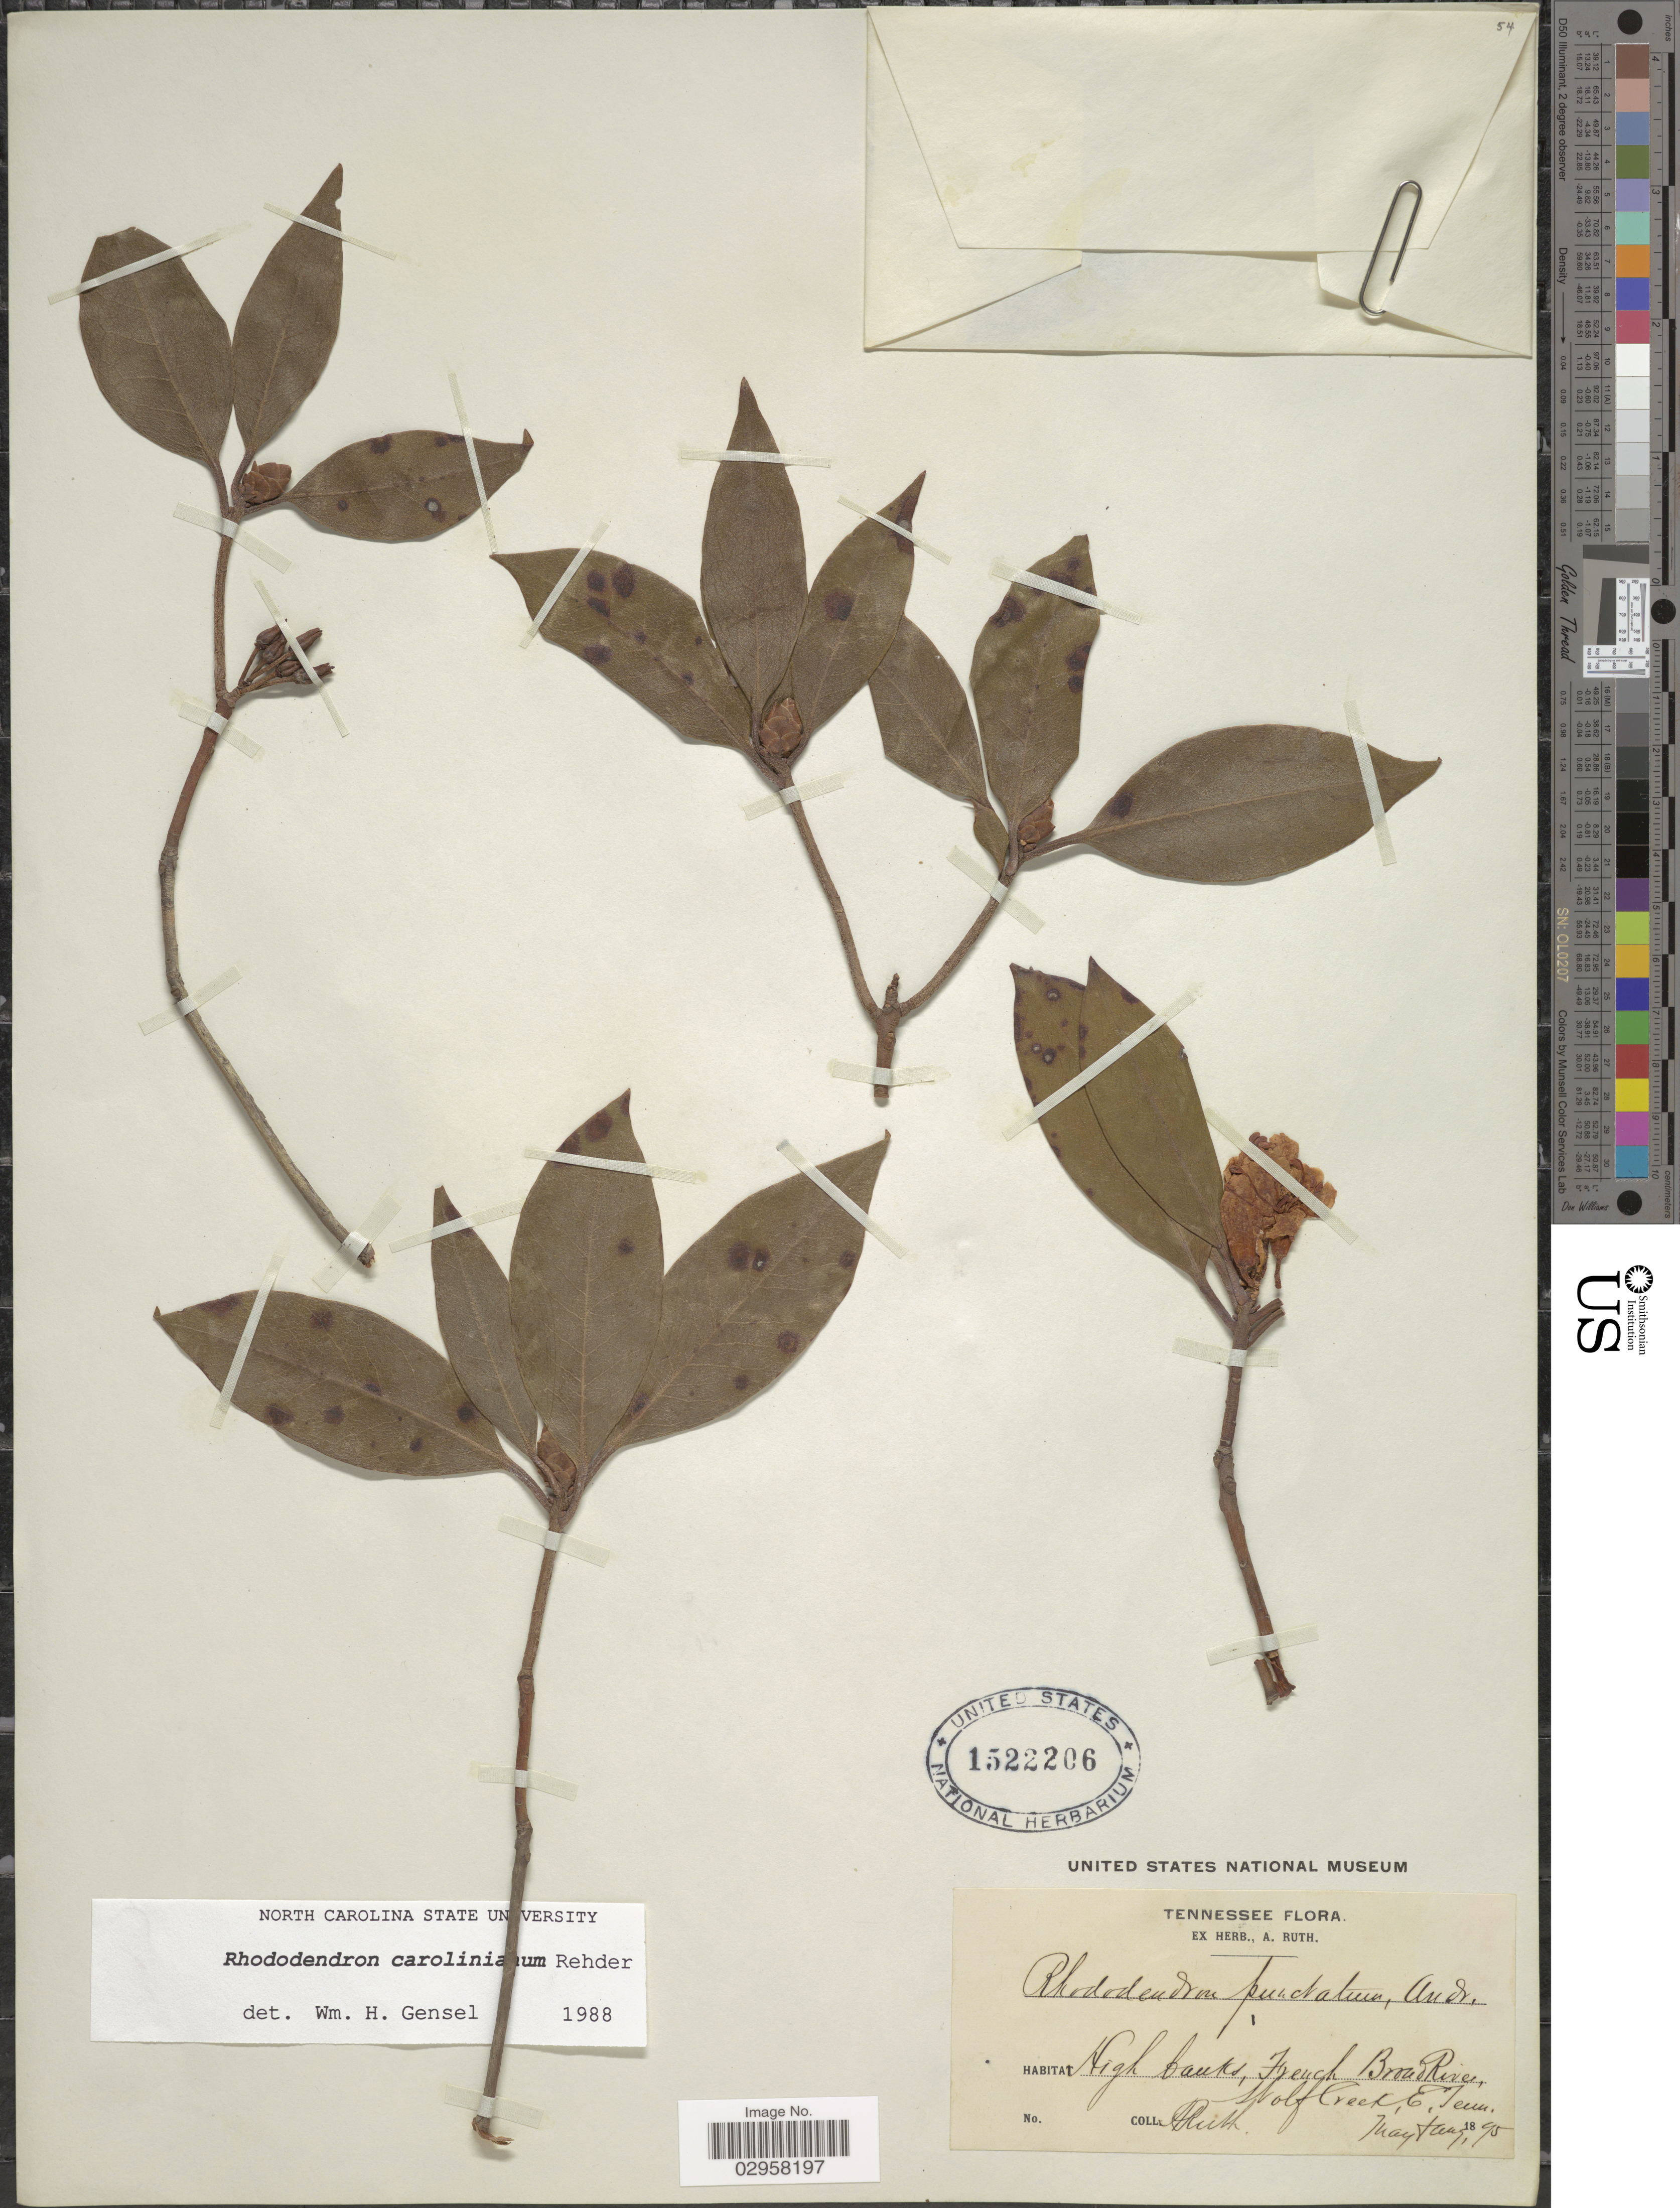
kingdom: Plantae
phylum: Tracheophyta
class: Magnoliopsida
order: Ericales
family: Ericaceae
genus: Rhododendron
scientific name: Rhododendron carolinianum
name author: Rehder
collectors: A. Ruth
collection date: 1895-05/1895-08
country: United States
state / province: Tennessee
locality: High banks, French Broad River, Wolf Creek, E. Tenn.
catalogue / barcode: US 1522206